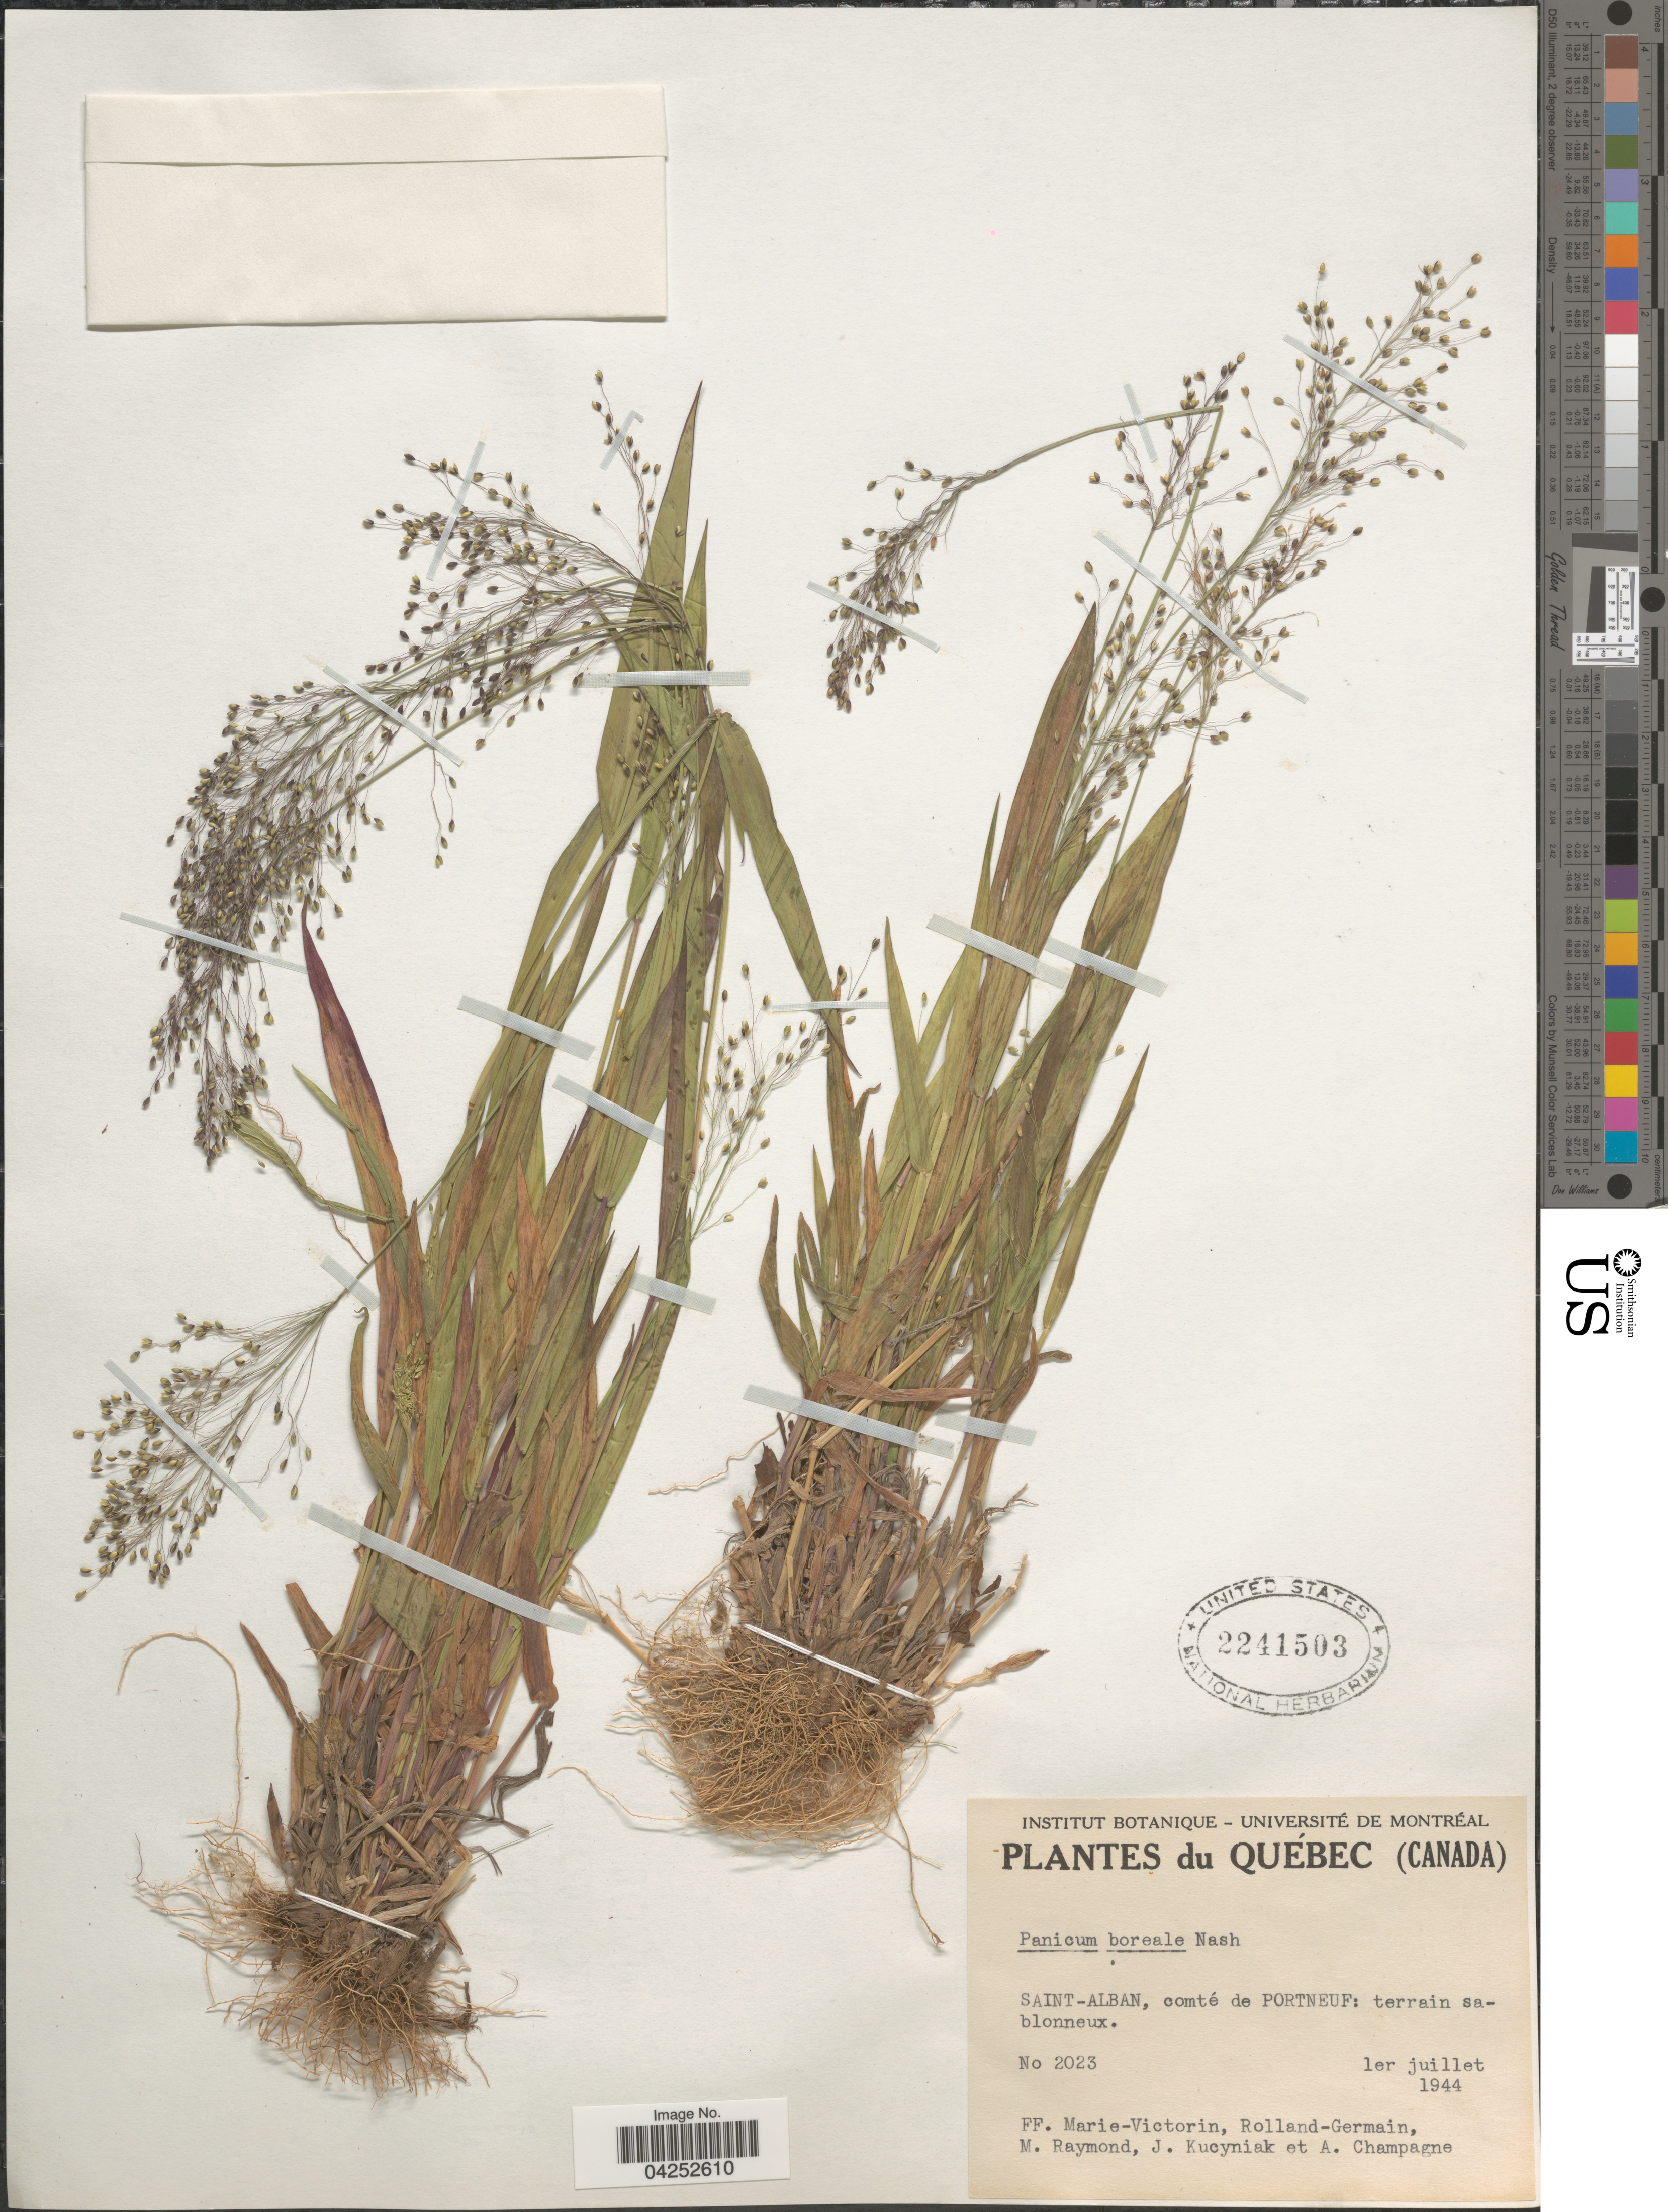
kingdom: Plantae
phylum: Tracheophyta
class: Liliopsida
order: Poales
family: Poaceae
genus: Dichanthelium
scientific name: Dichanthelium boreale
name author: (Nash) Freckmann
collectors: F. Marie-Victorin, Rolland-Germain, M. Raymond, J. Kucyniak & A. Champagne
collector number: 2023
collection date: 1944-07-01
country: Canada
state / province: Quebec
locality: Sant-Alban, comté de Portneuf.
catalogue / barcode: US 2241503